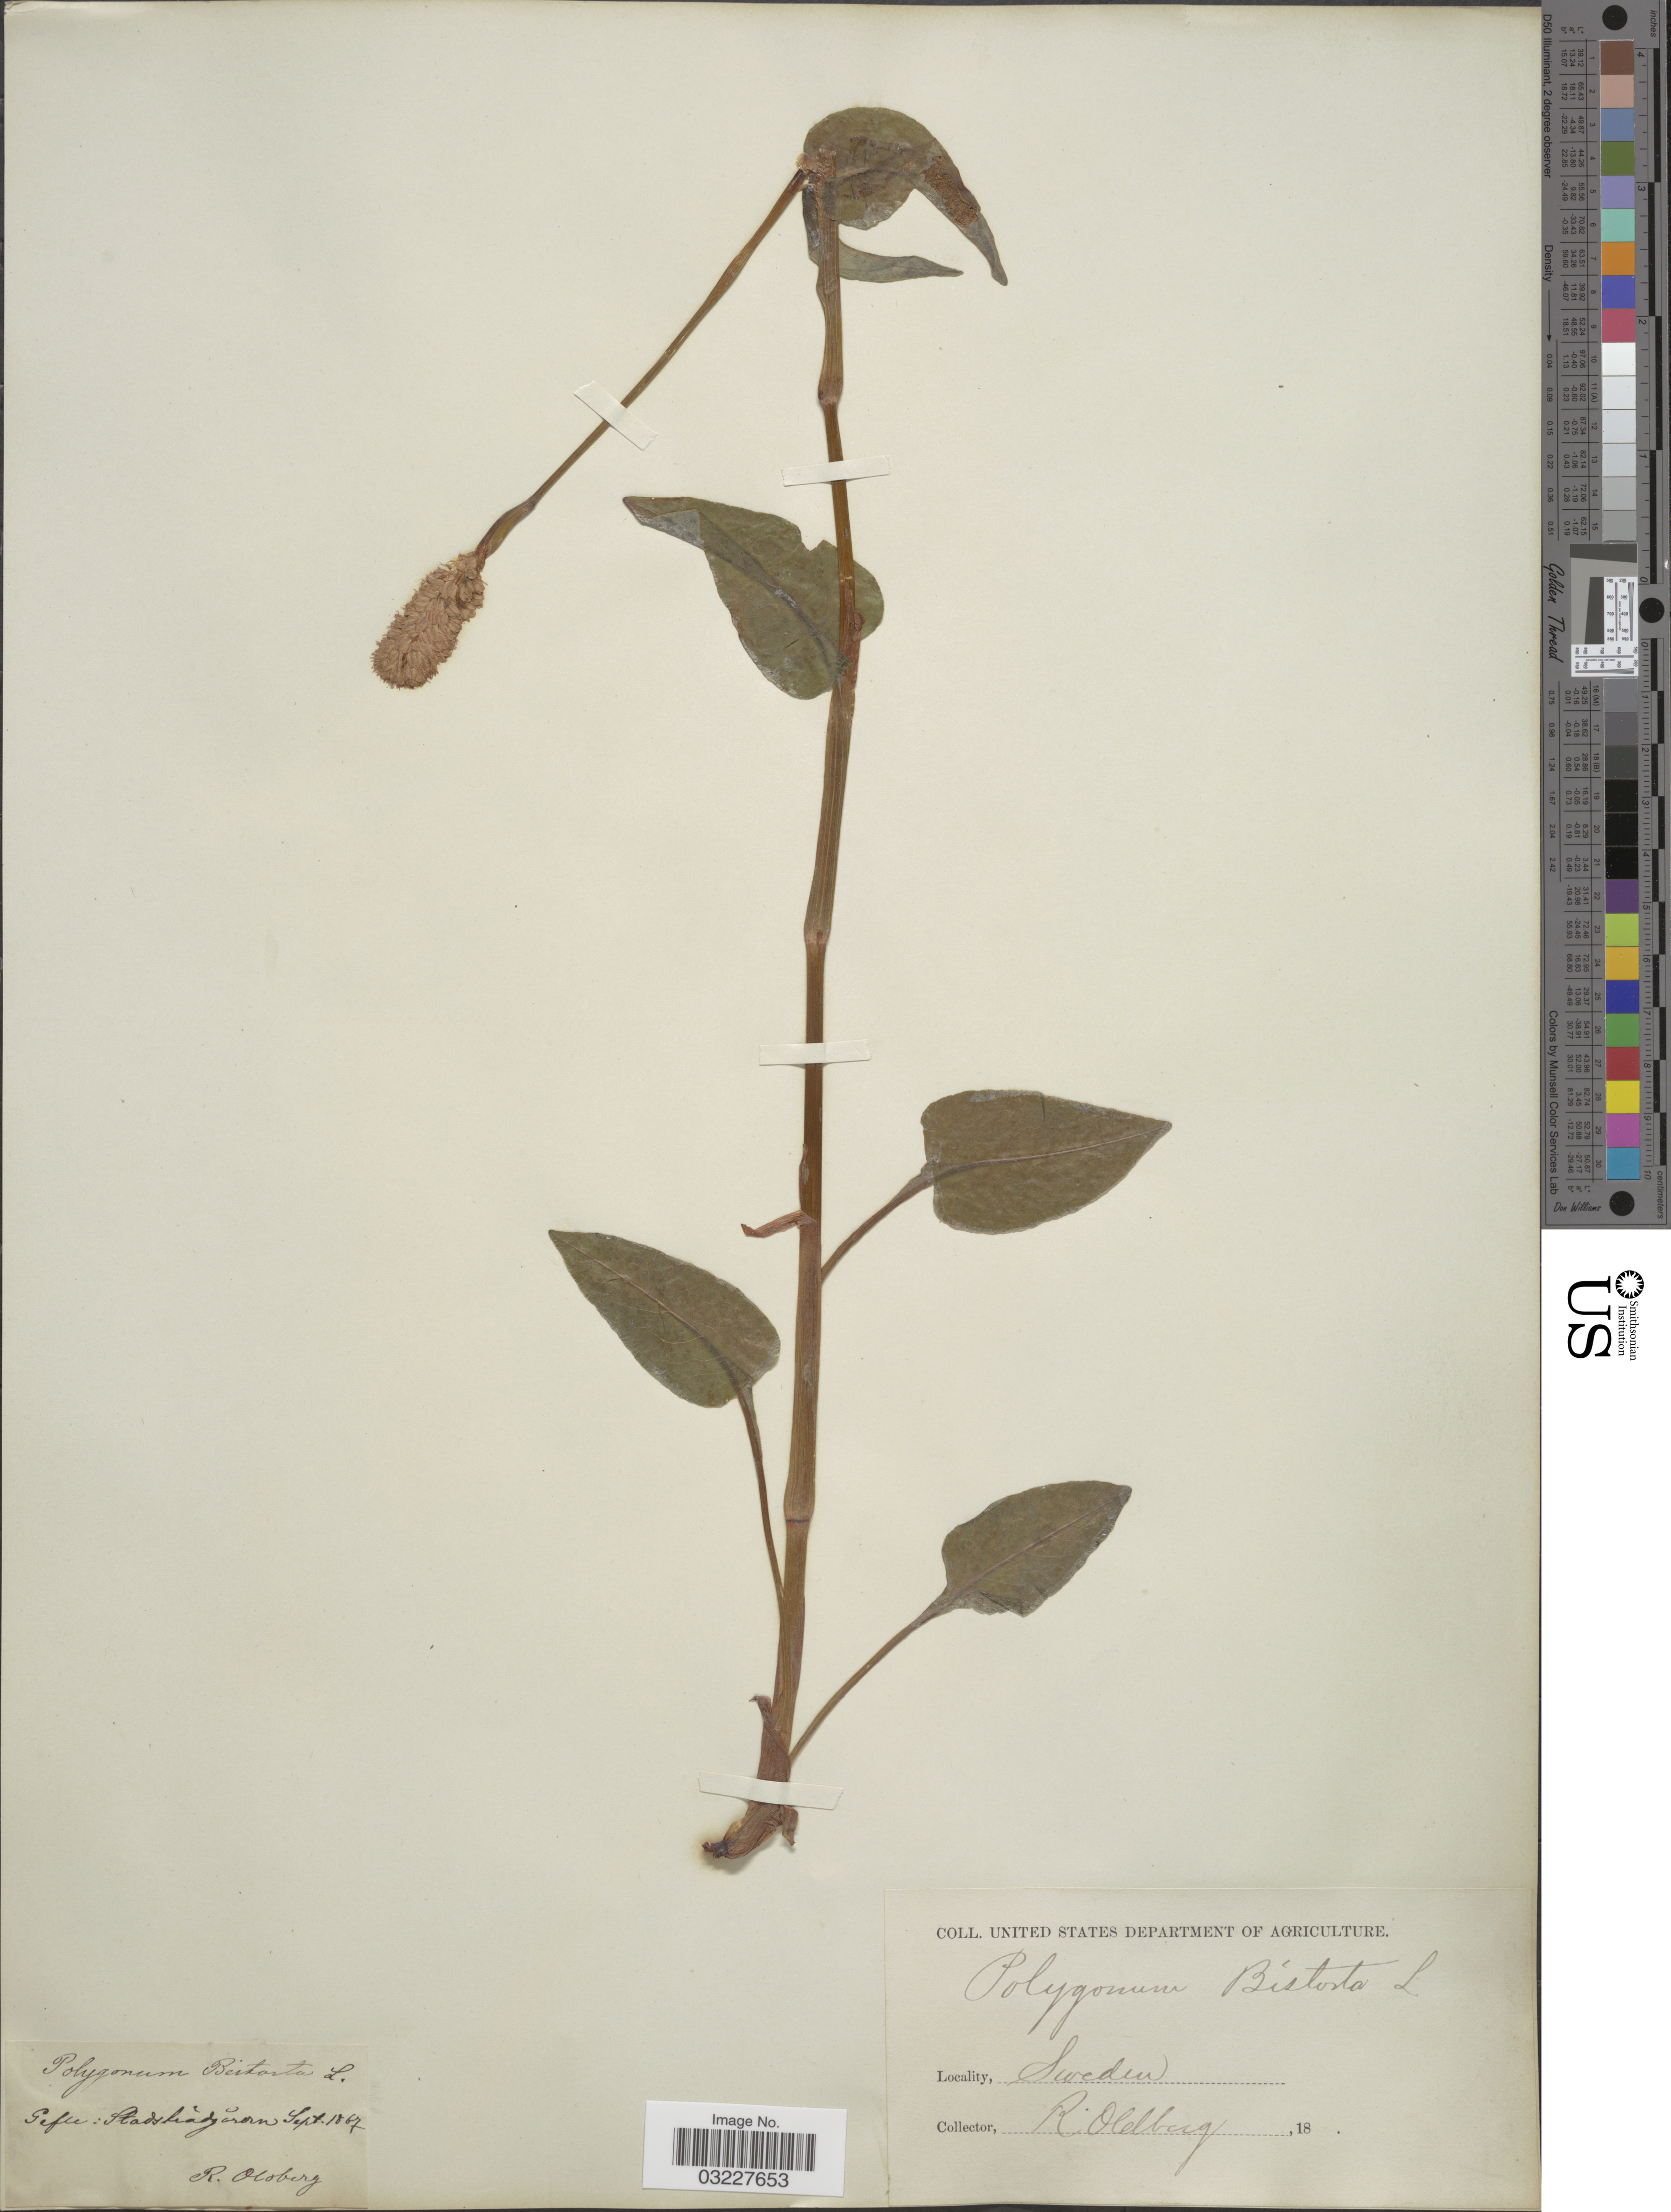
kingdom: Plantae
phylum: Tracheophyta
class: Magnoliopsida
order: Caryophyllales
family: Polygonaceae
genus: Bistorta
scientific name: Bistorta officinalis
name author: Delarbre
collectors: R. Oldberg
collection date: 1867-09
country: Sweden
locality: Gefle: Stadstradjarn. [interpreted]